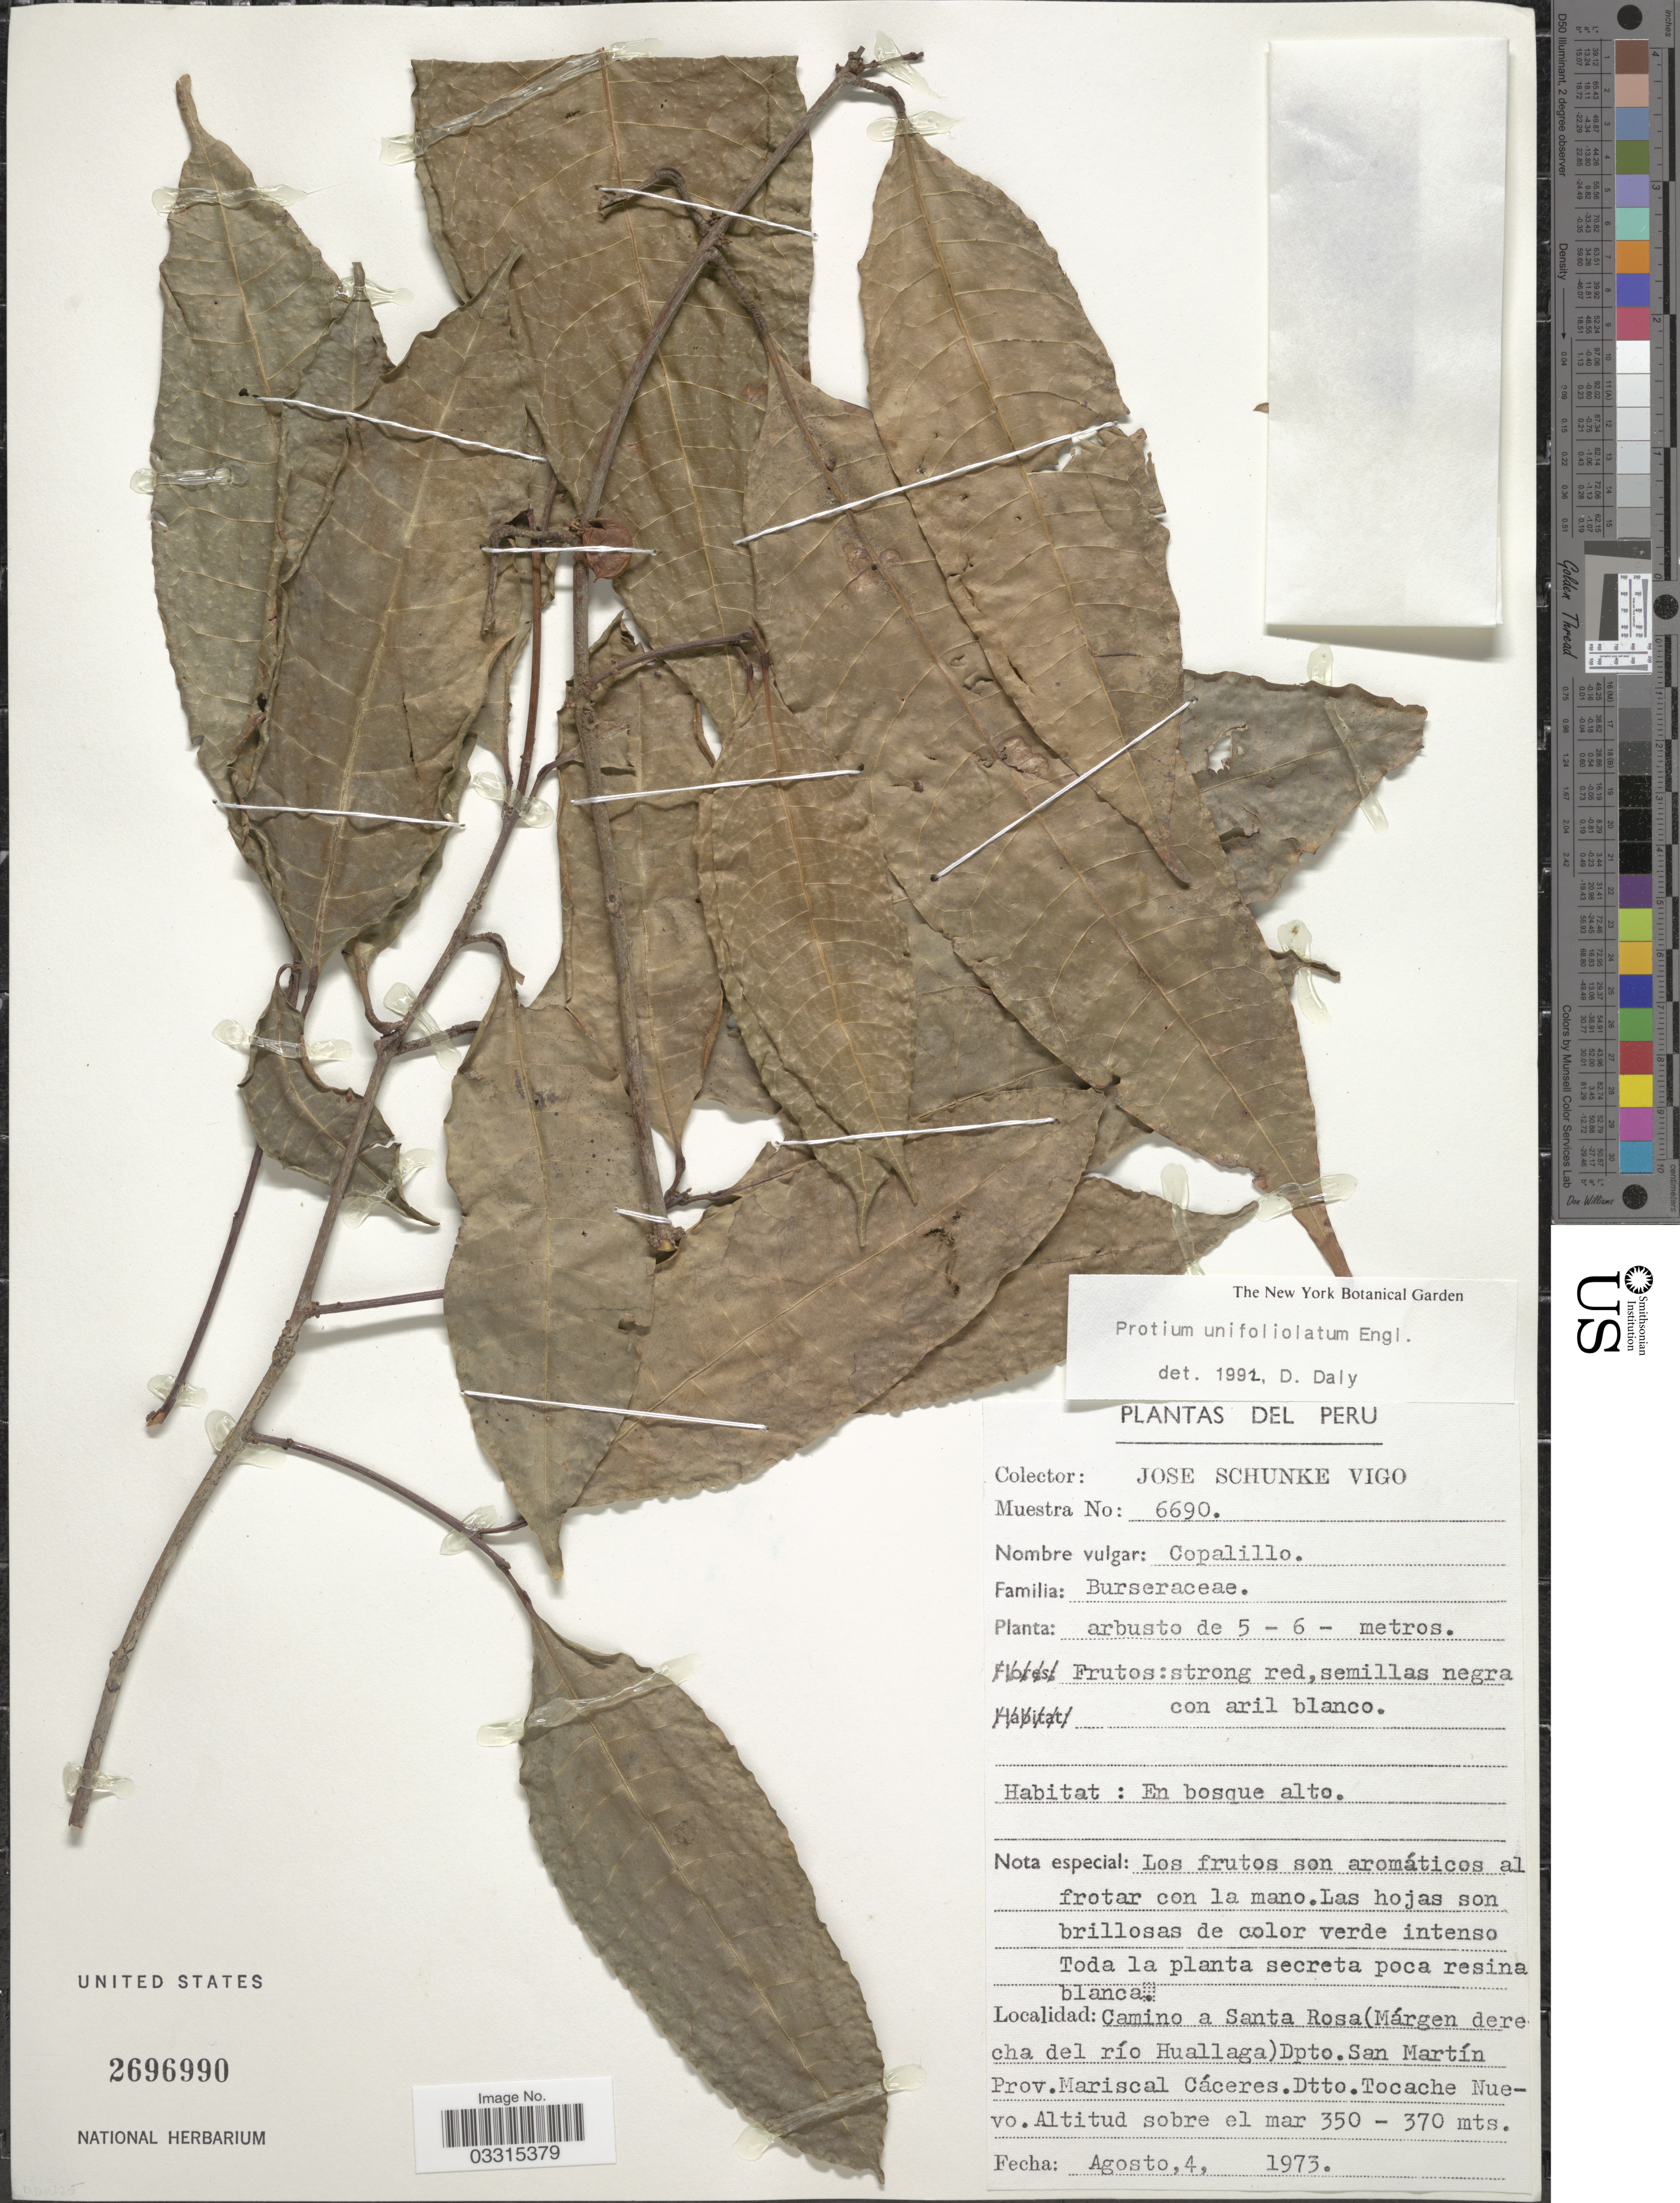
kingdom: Plantae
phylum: Tracheophyta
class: Magnoliopsida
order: Sapindales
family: Burseraceae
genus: Protium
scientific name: Protium unifoliolatum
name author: Engl.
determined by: Daly, D. C.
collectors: J. Schunke Vigo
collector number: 6690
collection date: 1973-08-04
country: Peru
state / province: San Martín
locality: Camino a Santa Rosa (Márgen derecha del río Huallaga) Dpto. San Martín. Prov. Mariscal Cáceres. Dtto. Tocache Nuevo.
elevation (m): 350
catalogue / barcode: US 2696990